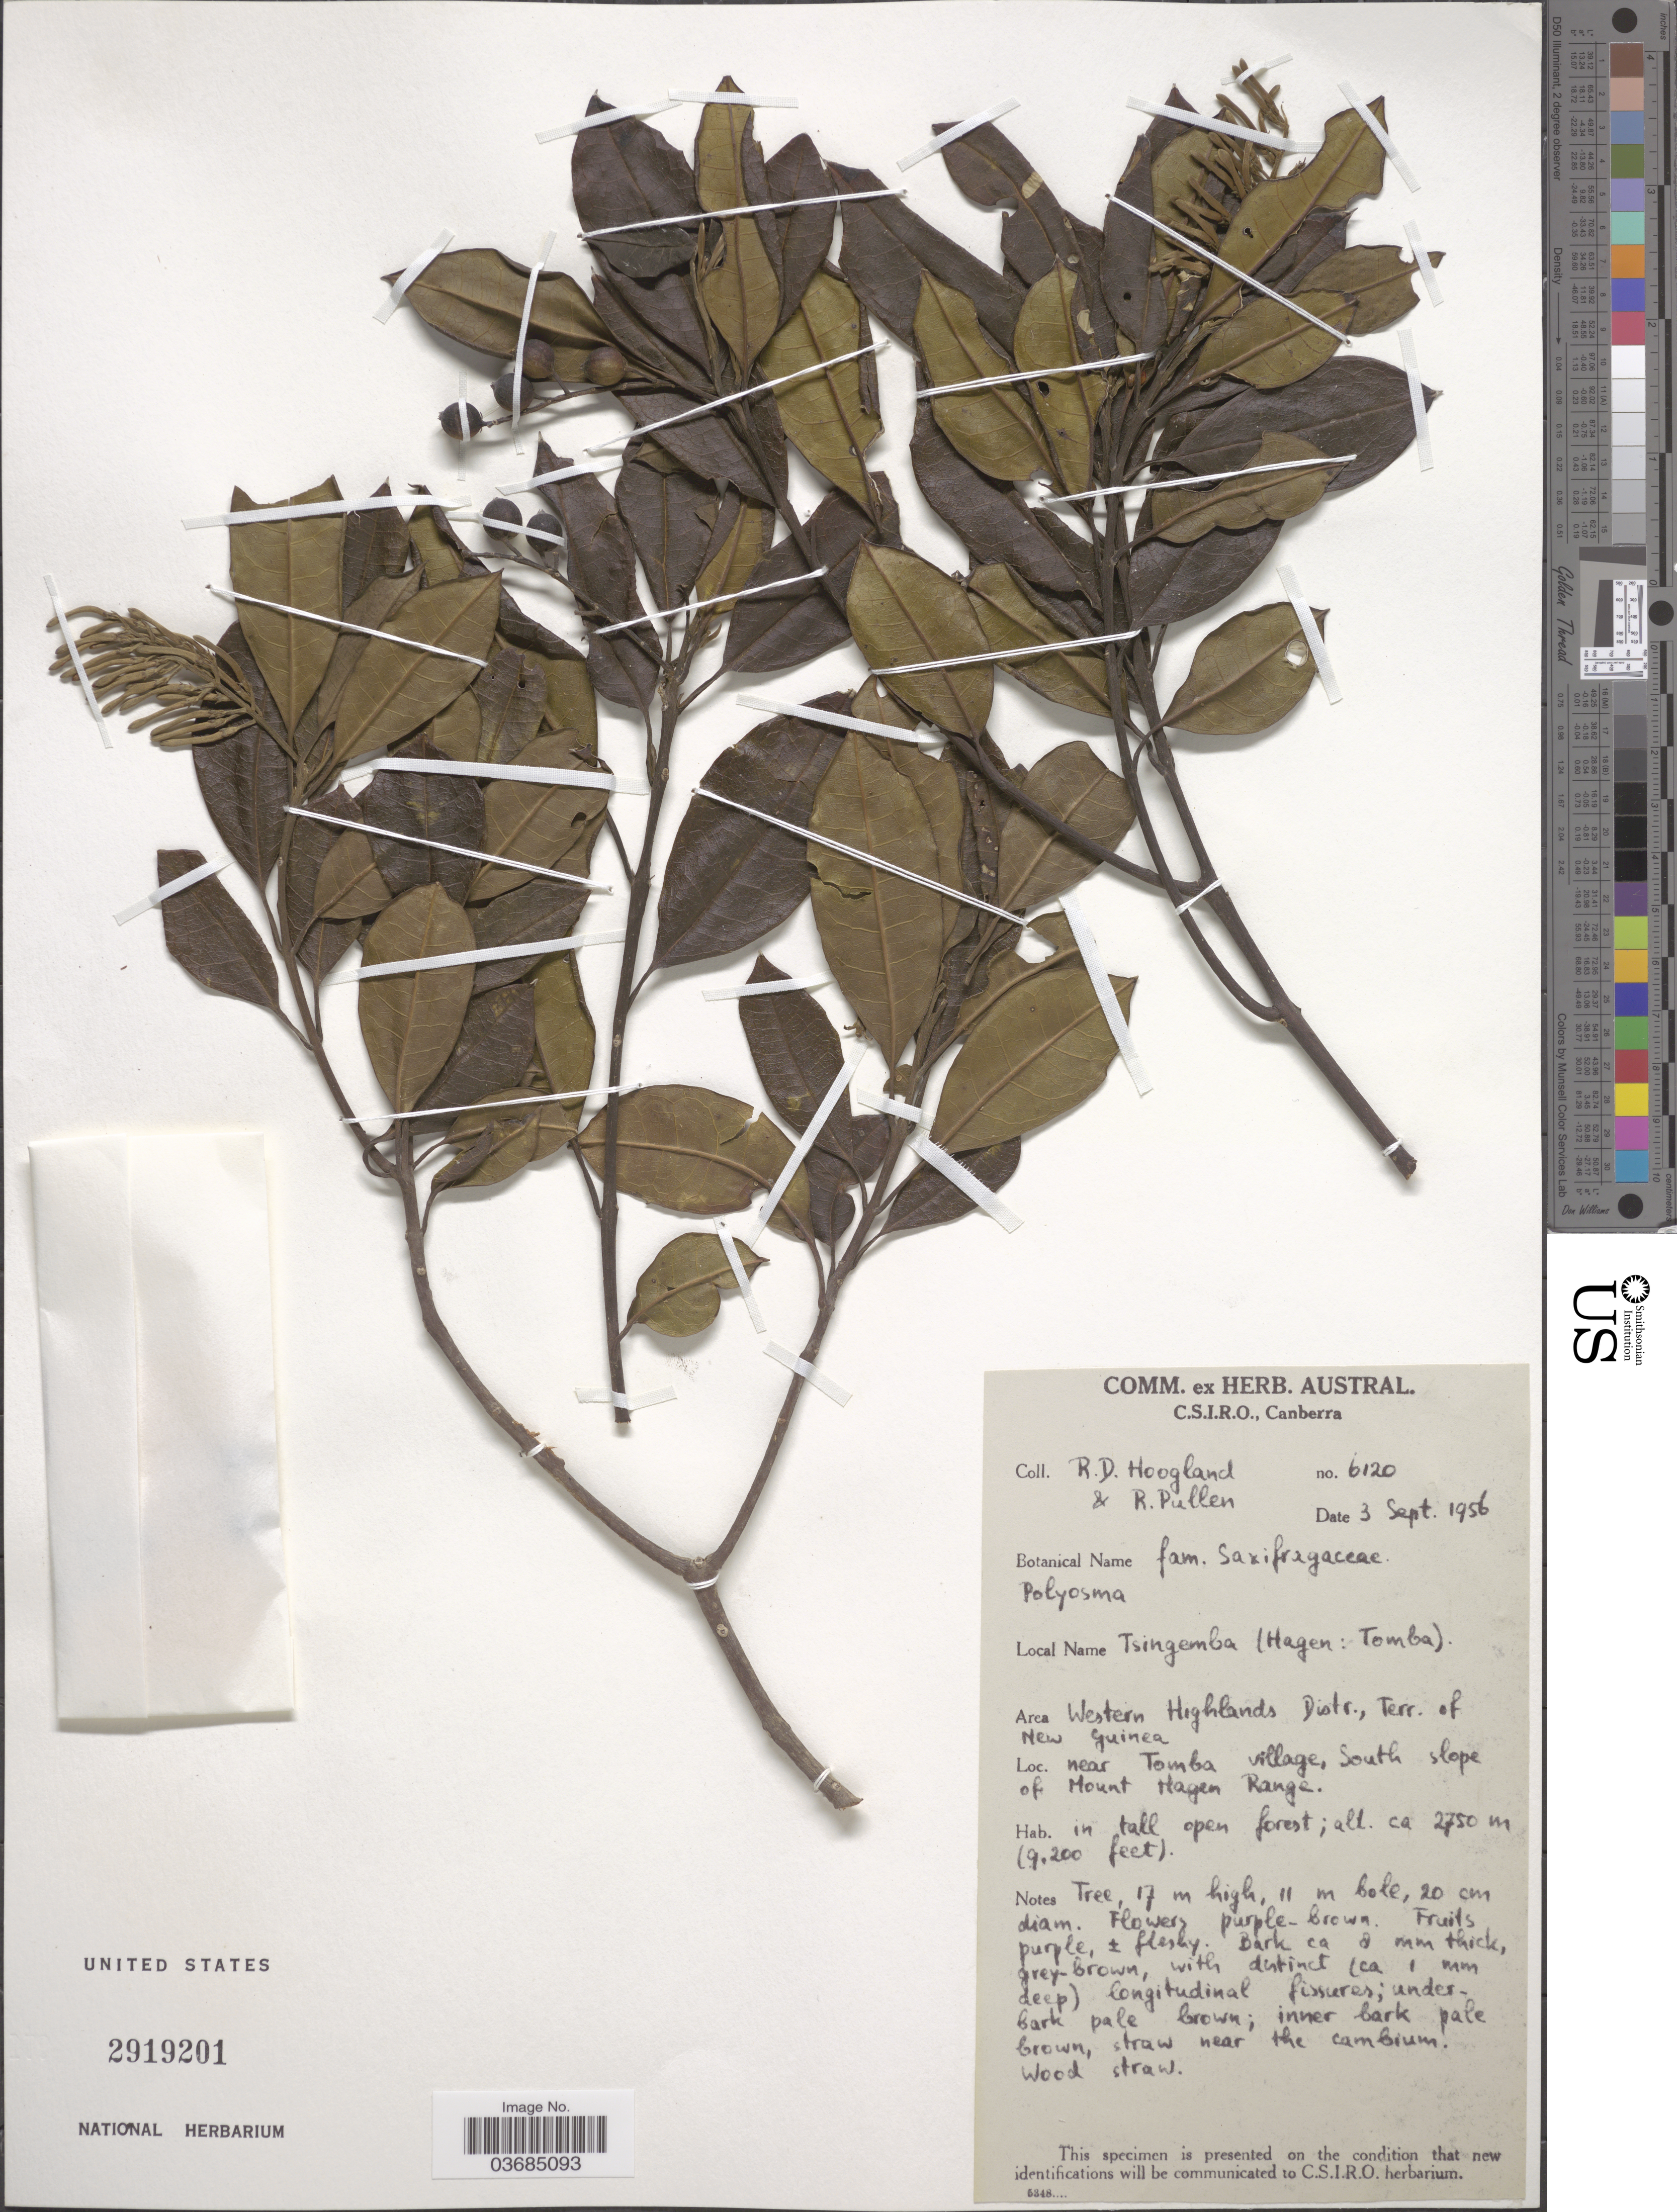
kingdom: Plantae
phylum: Tracheophyta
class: Magnoliopsida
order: Escalloniales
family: Escalloniaceae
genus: Polyosma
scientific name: Polyosma sp.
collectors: R. D. Hoogland & R. Pullen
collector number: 6120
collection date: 1956-09-03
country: Papua New Guinea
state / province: Western Highlands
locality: Western Highlands Distr., Terr. of New Guinea. Near Tomba village, South slope of Mount Hagen Range.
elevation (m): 2750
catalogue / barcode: US 2919201